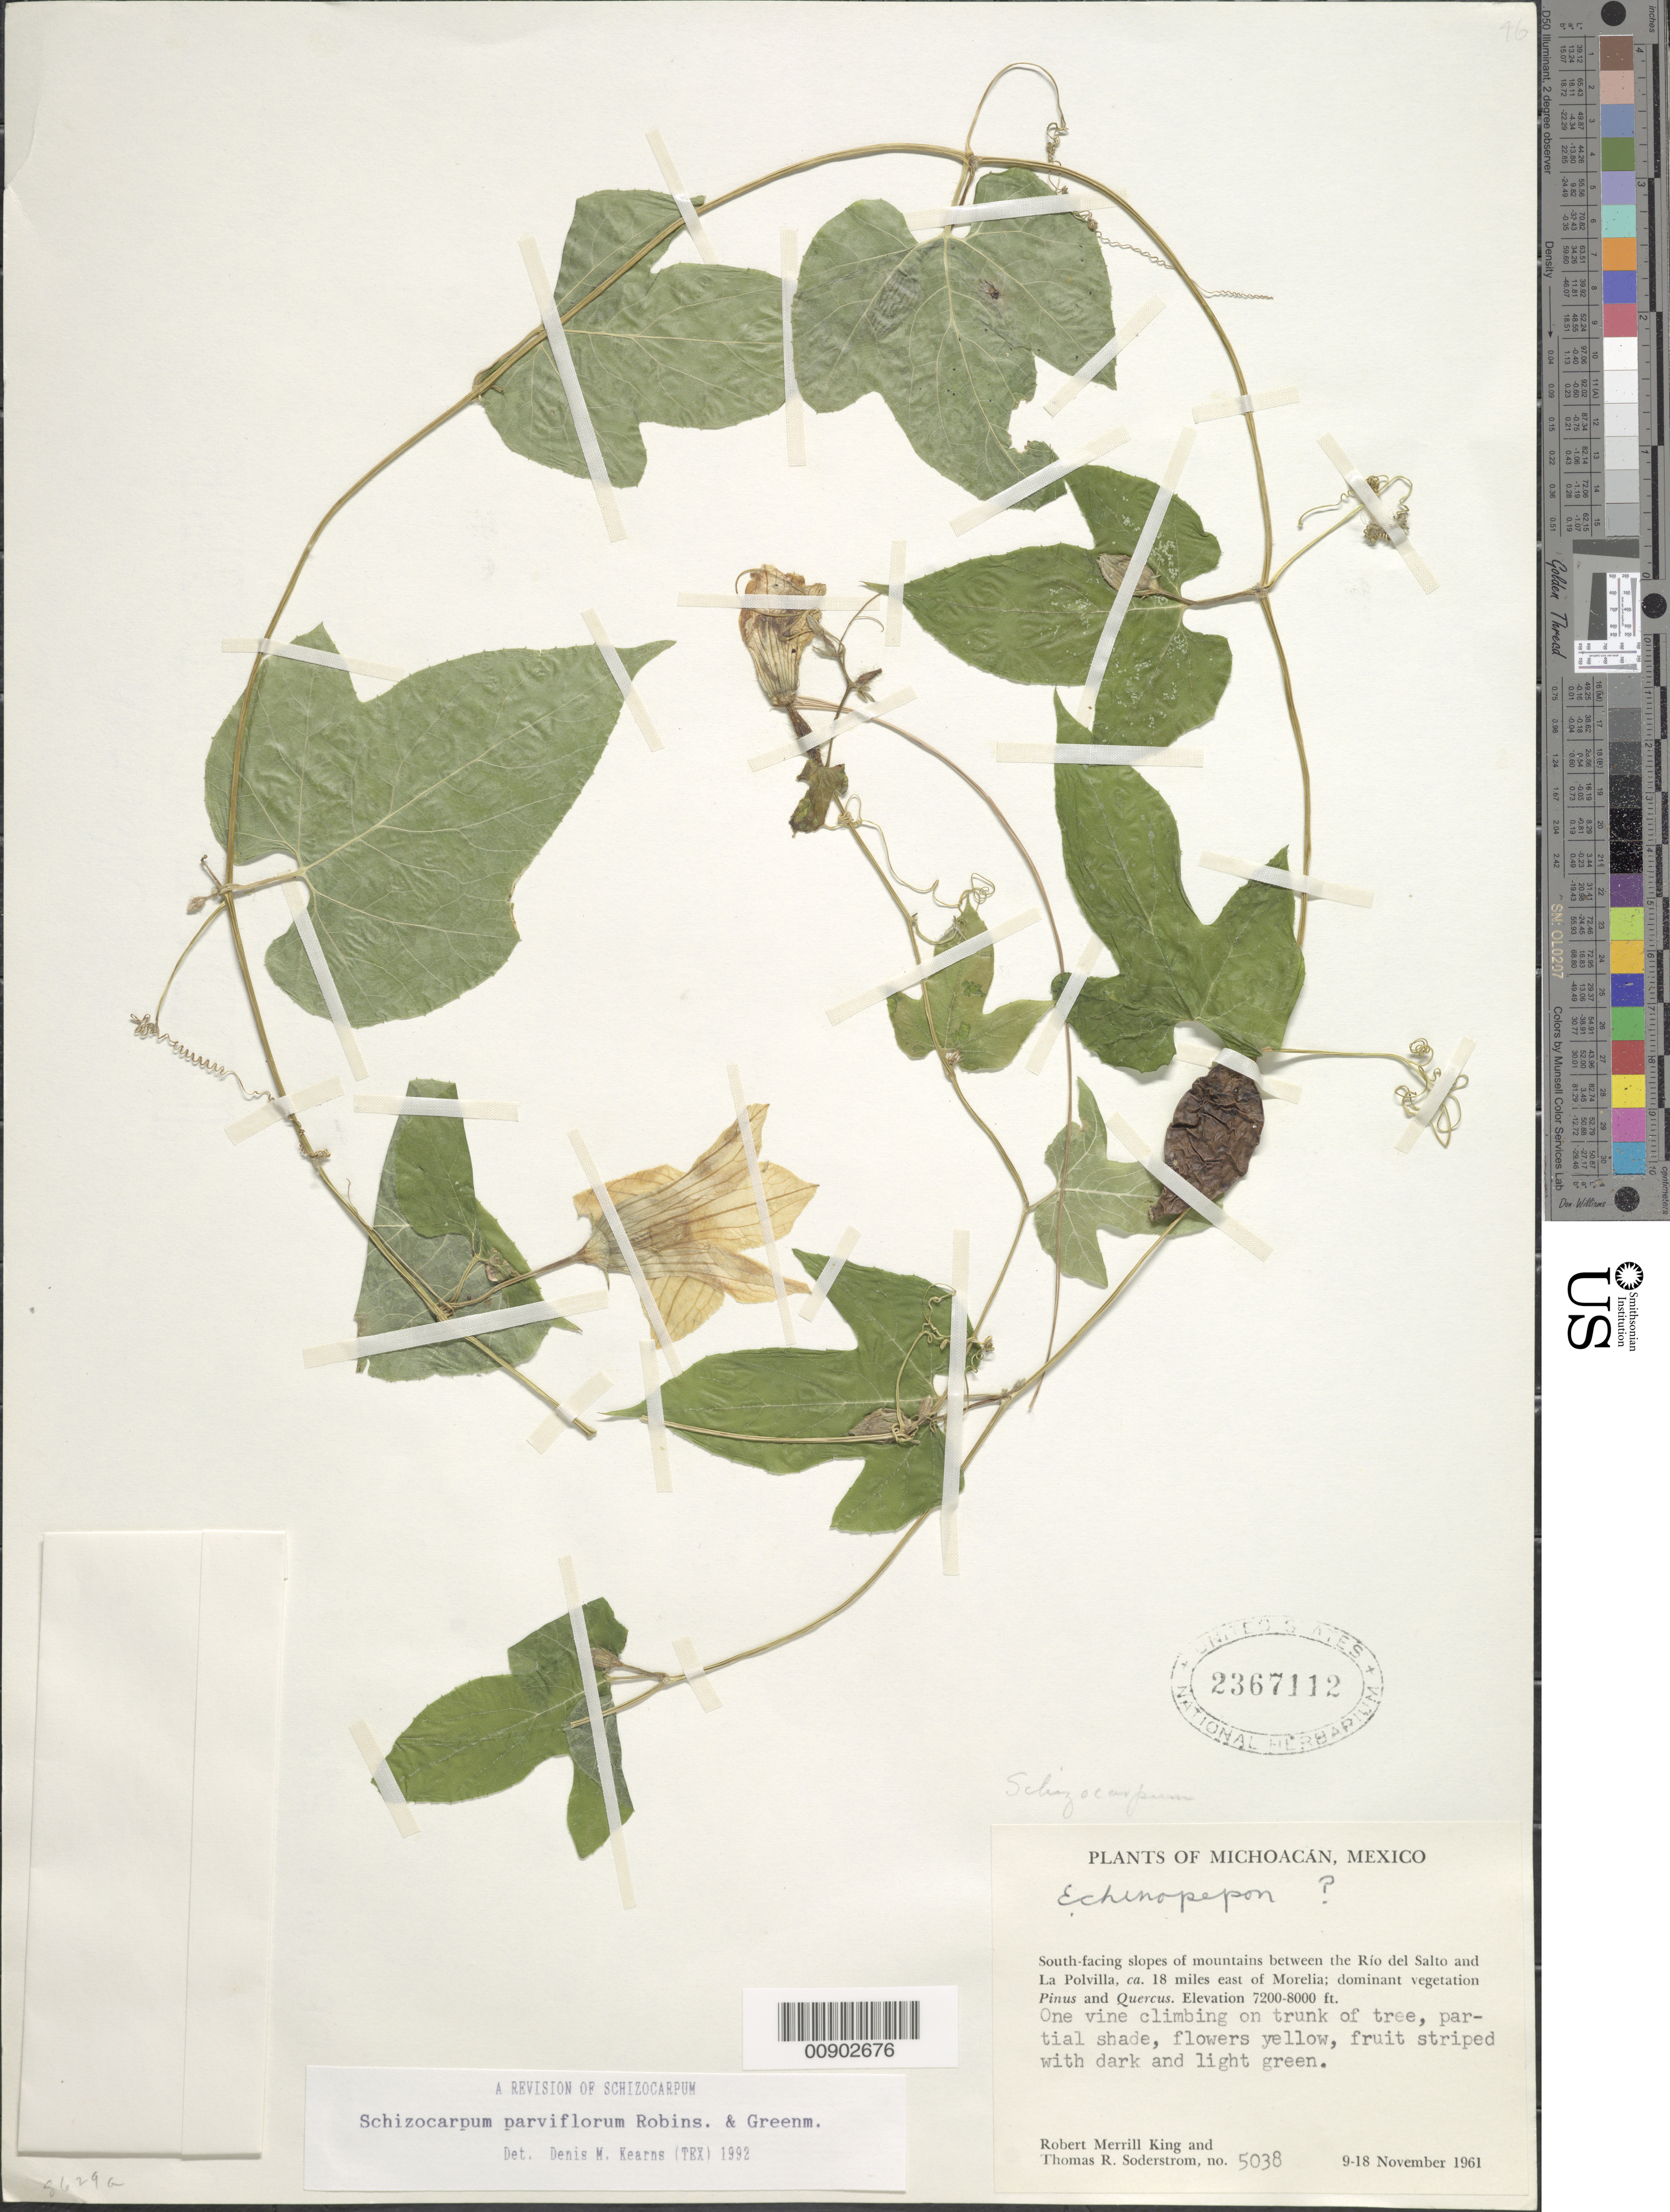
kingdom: Plantae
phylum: Tracheophyta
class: Magnoliopsida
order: Cucurbitales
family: Cucurbitaceae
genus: Schizocarpum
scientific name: Schizocarpum parviflorum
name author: B.L. Rob. & Greenm.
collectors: R. M. King & T. R. Soderstrom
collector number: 5038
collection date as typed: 09 Nov 1961 to 18 Nov 1961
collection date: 1961-11-09/1961-11-18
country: Mexico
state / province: Michoacán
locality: South-facing slopes of mountains between the Río del Salto and La Polvilla, ca. 18 miles east of Morelia, Michoacán.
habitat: Climbing on trunk of tree, partial shade.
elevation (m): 2195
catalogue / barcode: US 2367112